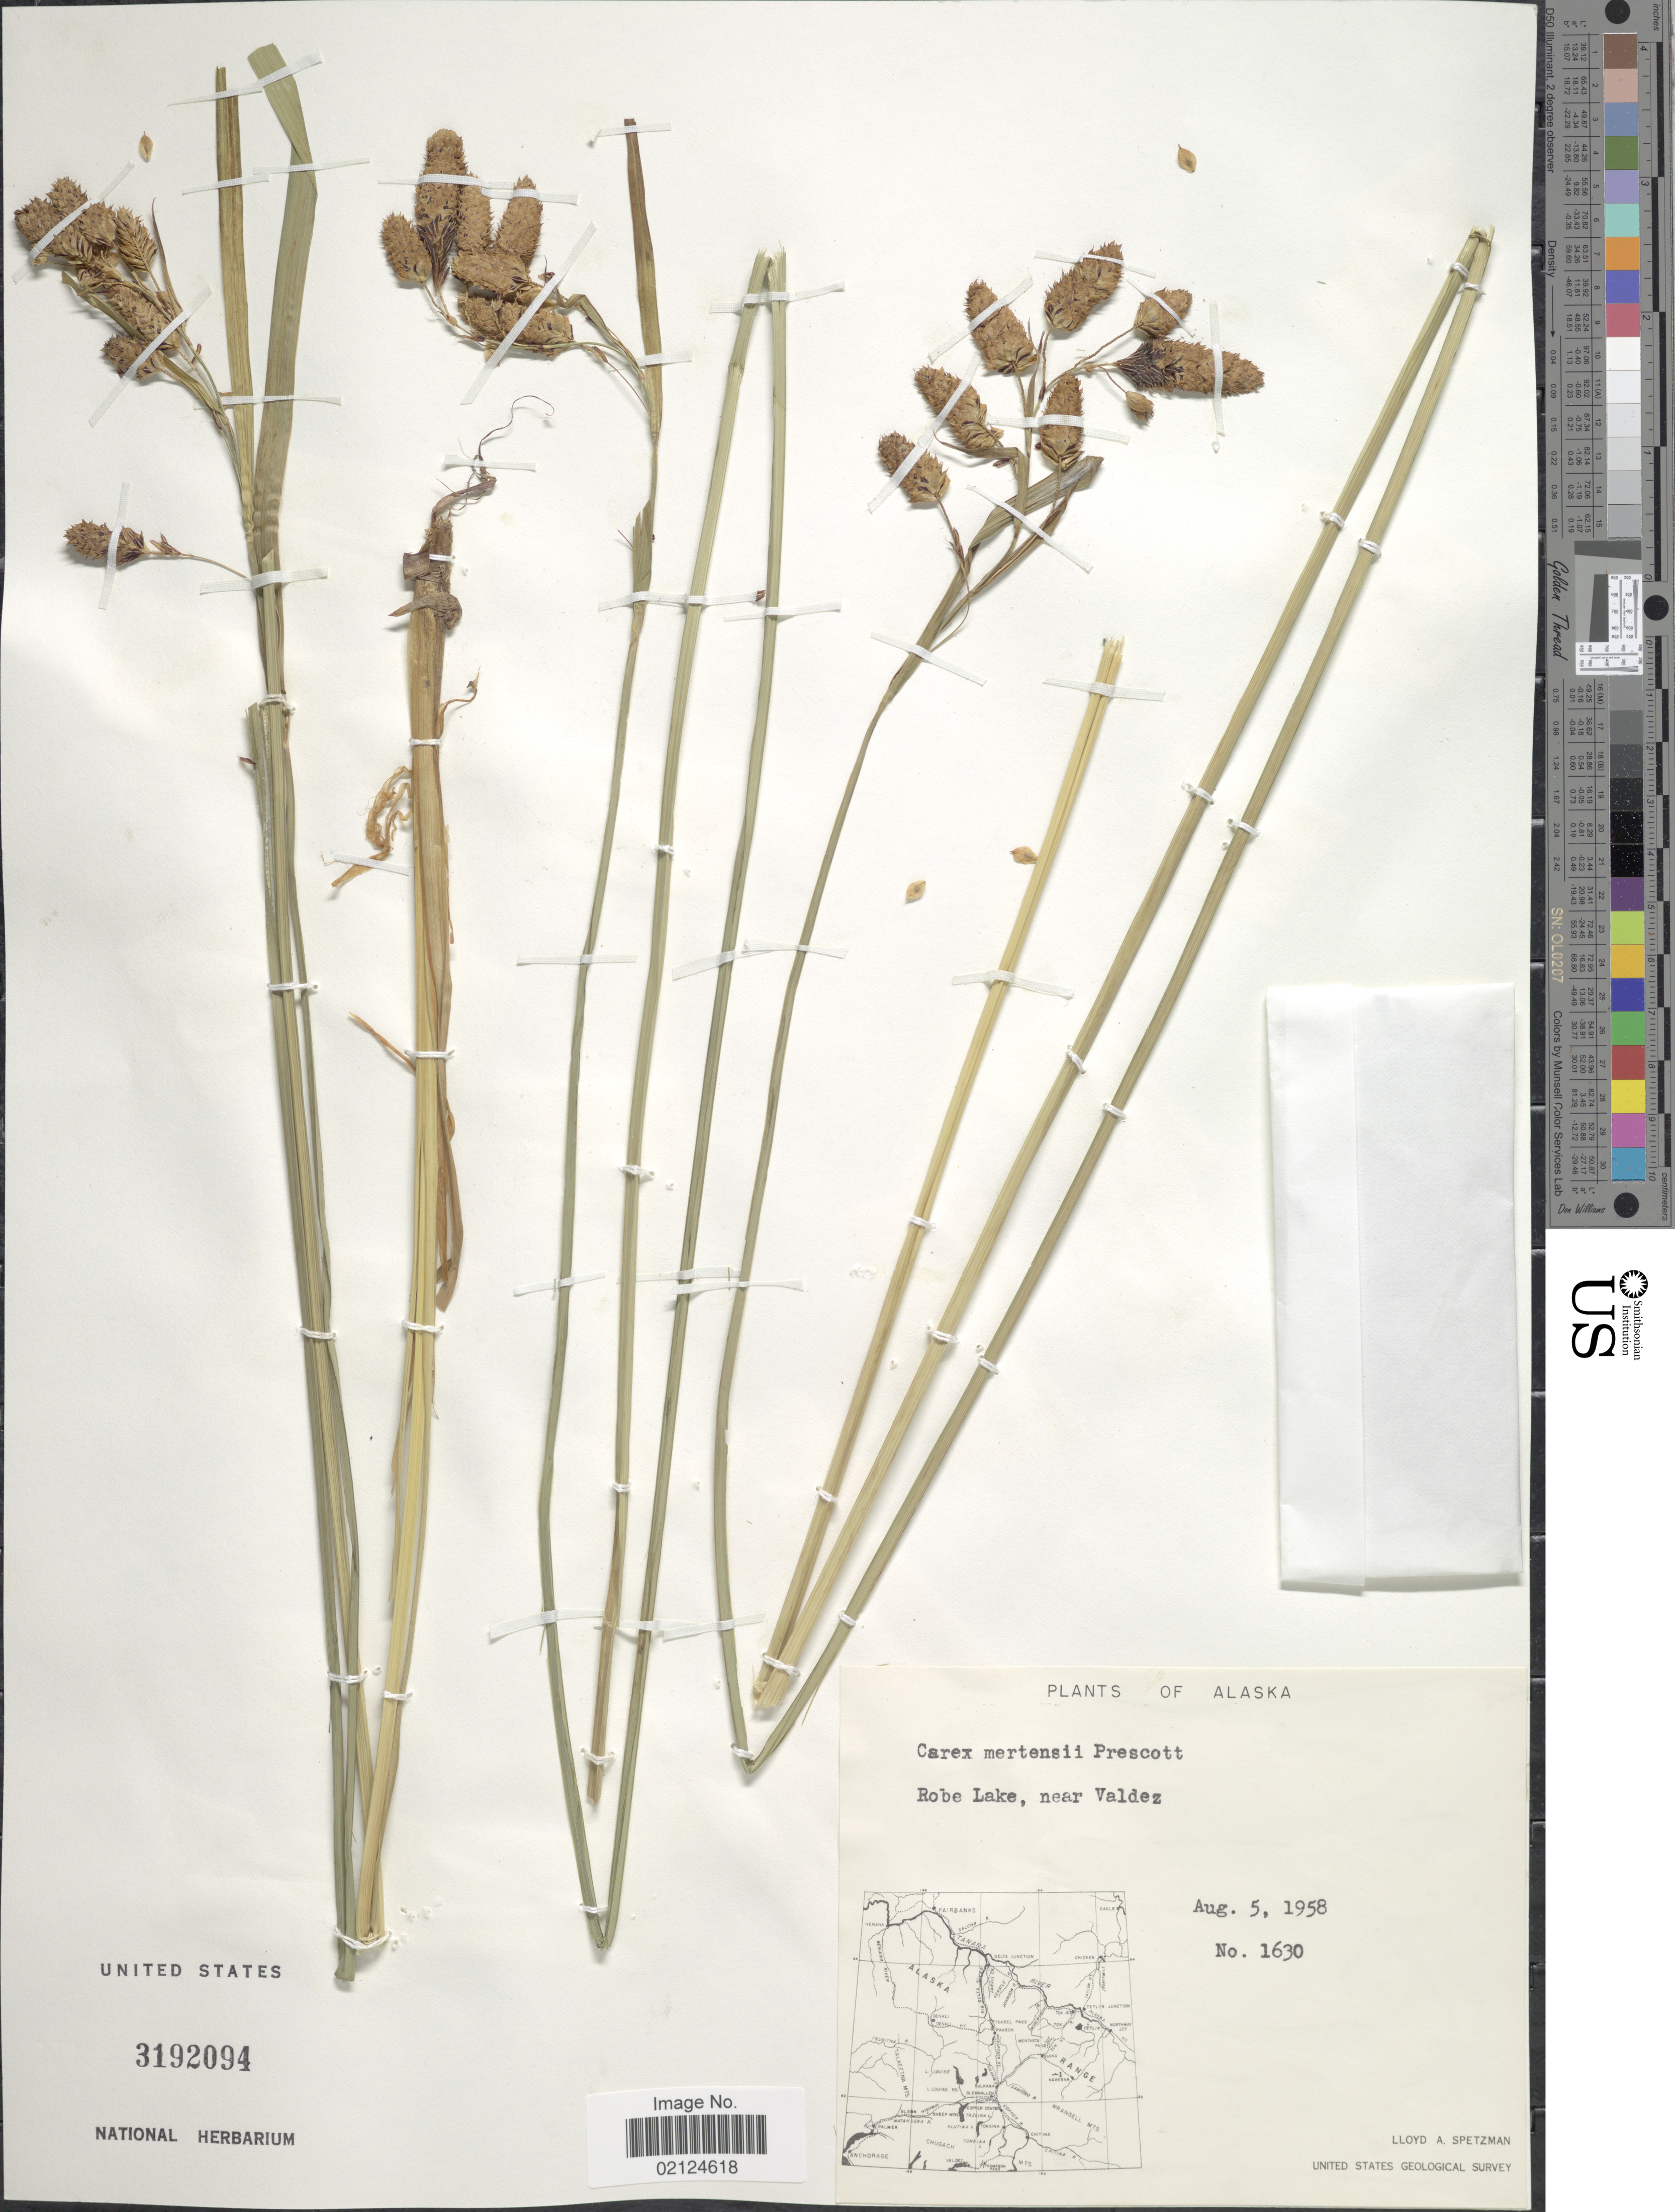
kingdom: Plantae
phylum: Tracheophyta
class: Liliopsida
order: Poales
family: Cyperaceae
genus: Carex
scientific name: Carex mertensii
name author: J.D. Prescott ex Bong.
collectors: L. Spetzman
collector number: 1630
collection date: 1958-08-05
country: United States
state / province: Alaska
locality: Robe Lake, near Valdez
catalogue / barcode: US 3192094